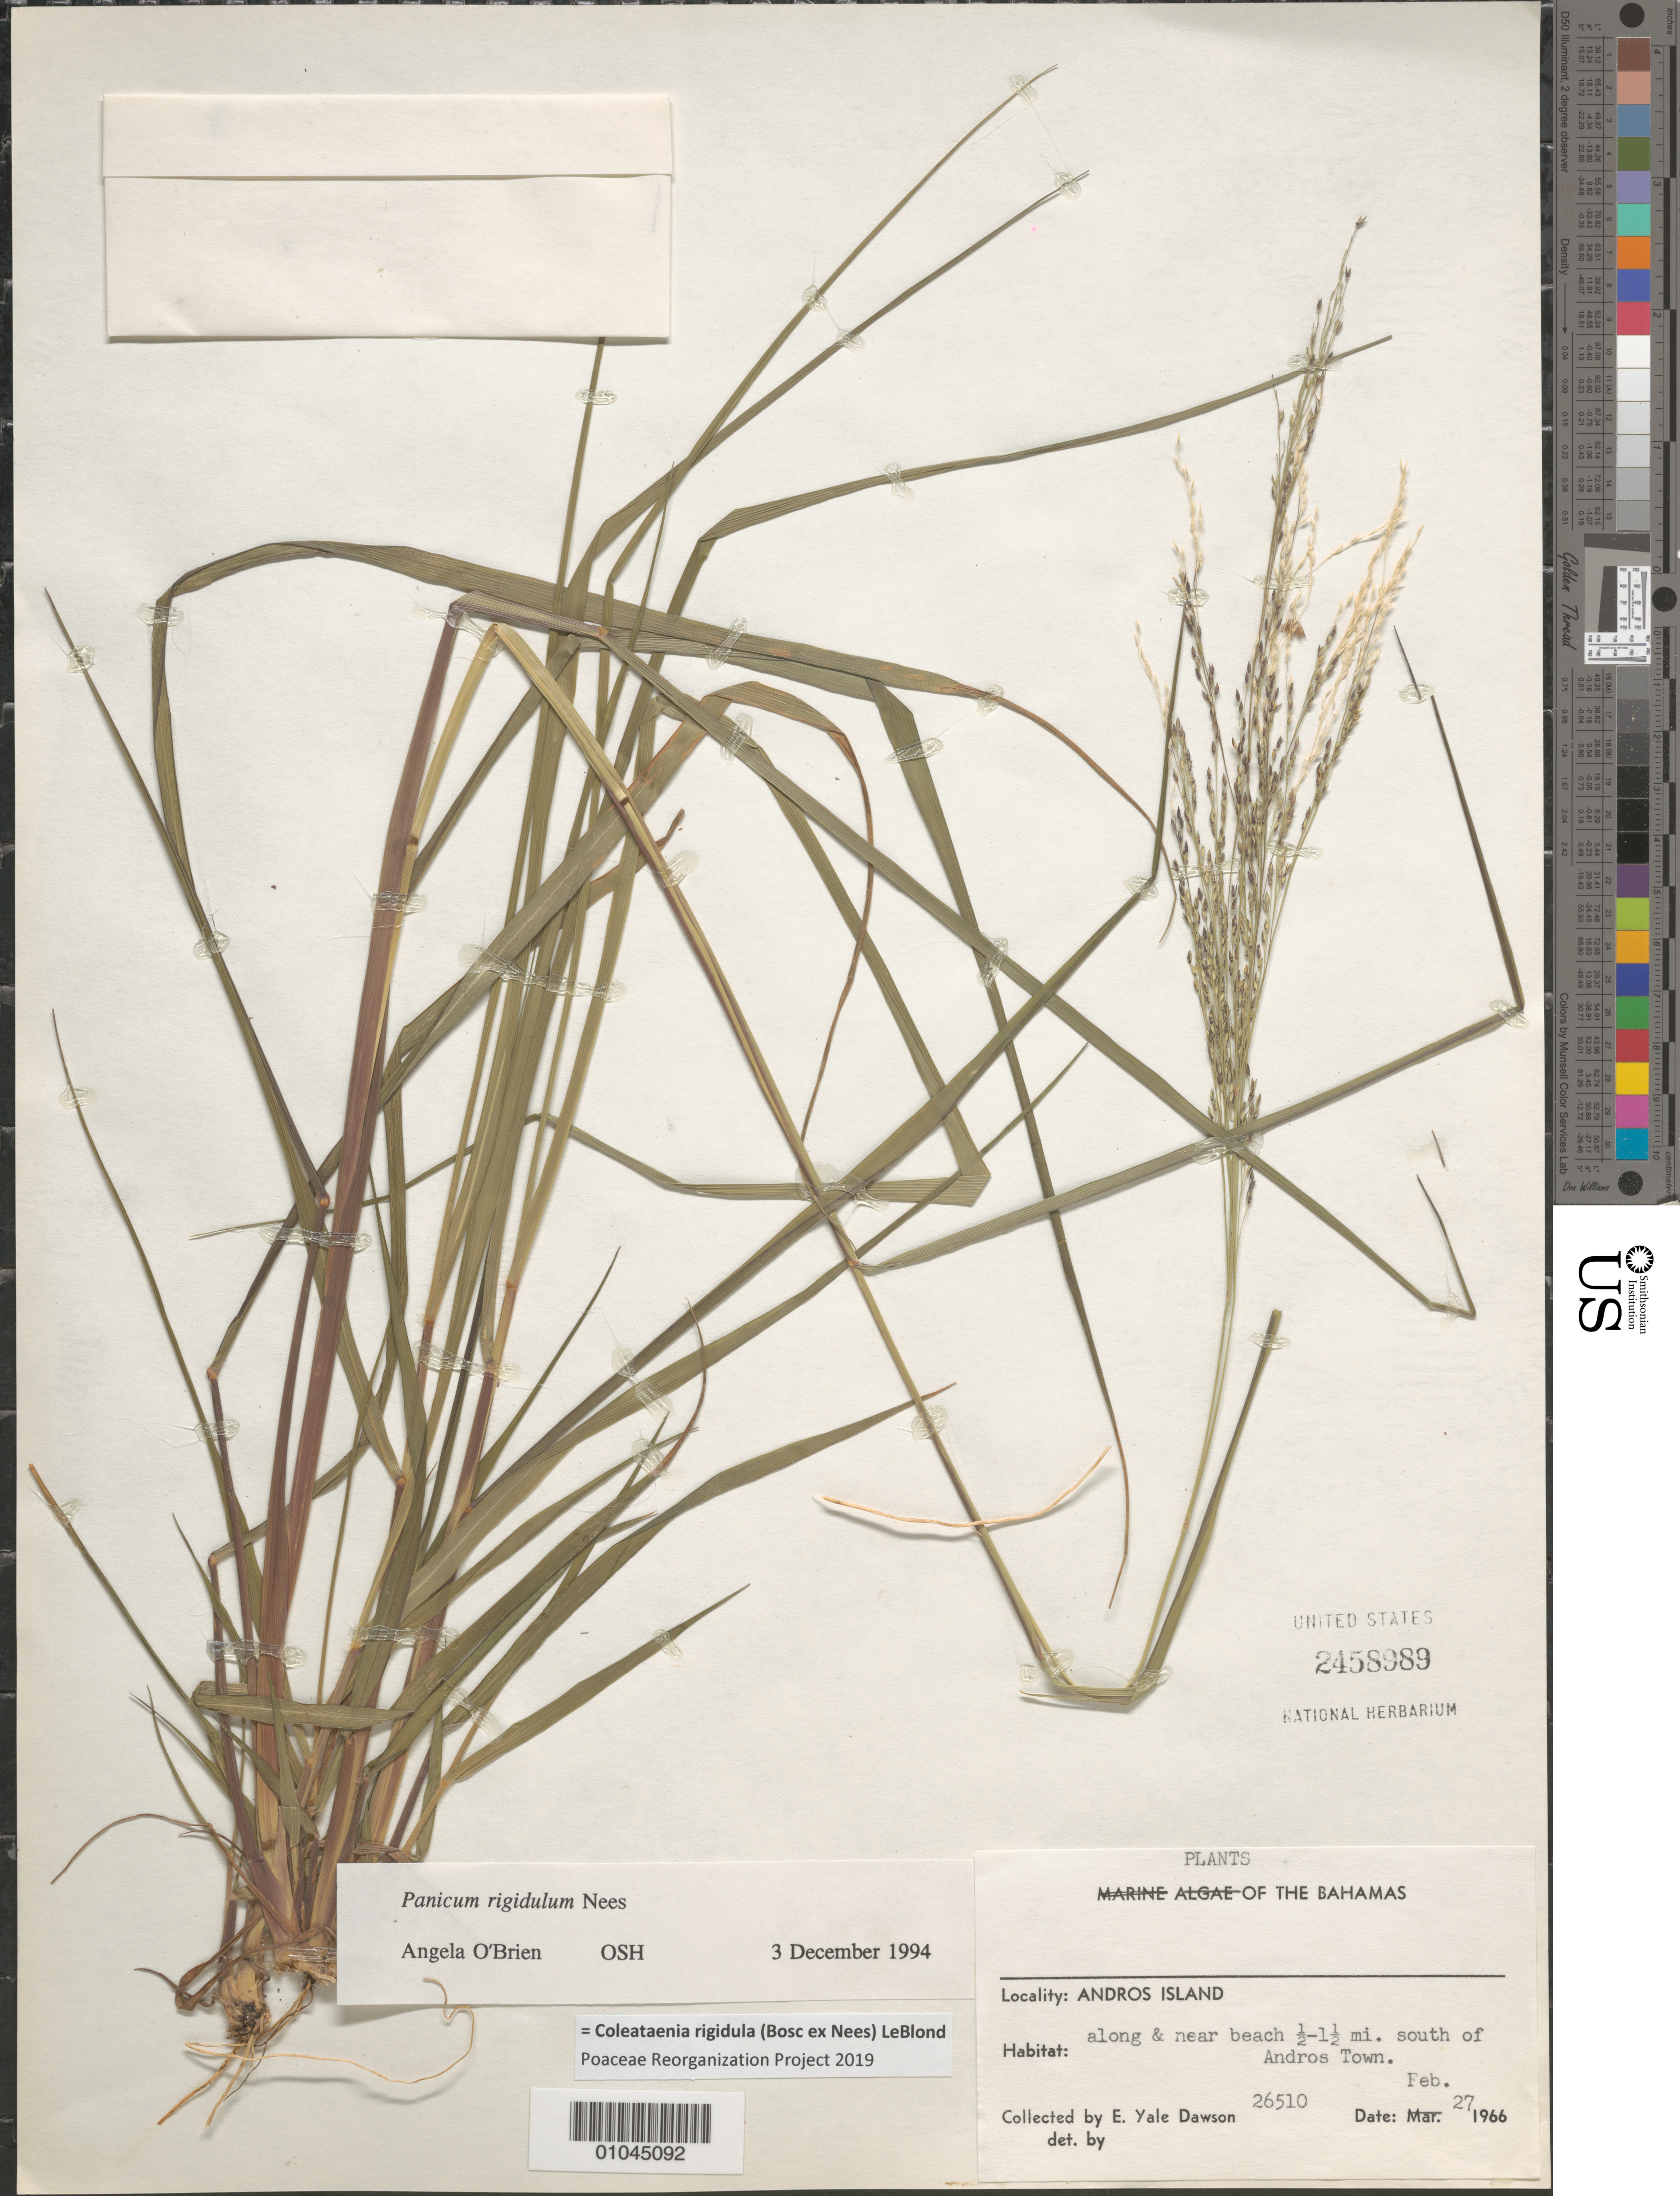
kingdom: Plantae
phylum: Tracheophyta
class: Liliopsida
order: Poales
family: Poaceae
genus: Panicum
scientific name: Panicum rigidulum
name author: Bosc ex Nees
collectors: E. Y. Dawson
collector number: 26510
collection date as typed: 27 Feb 1966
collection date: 1966-02-27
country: Bahamas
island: Andros I.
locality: Along and near beach 1/2-1 1/2 miles S of Andros Town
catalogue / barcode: US 2458989